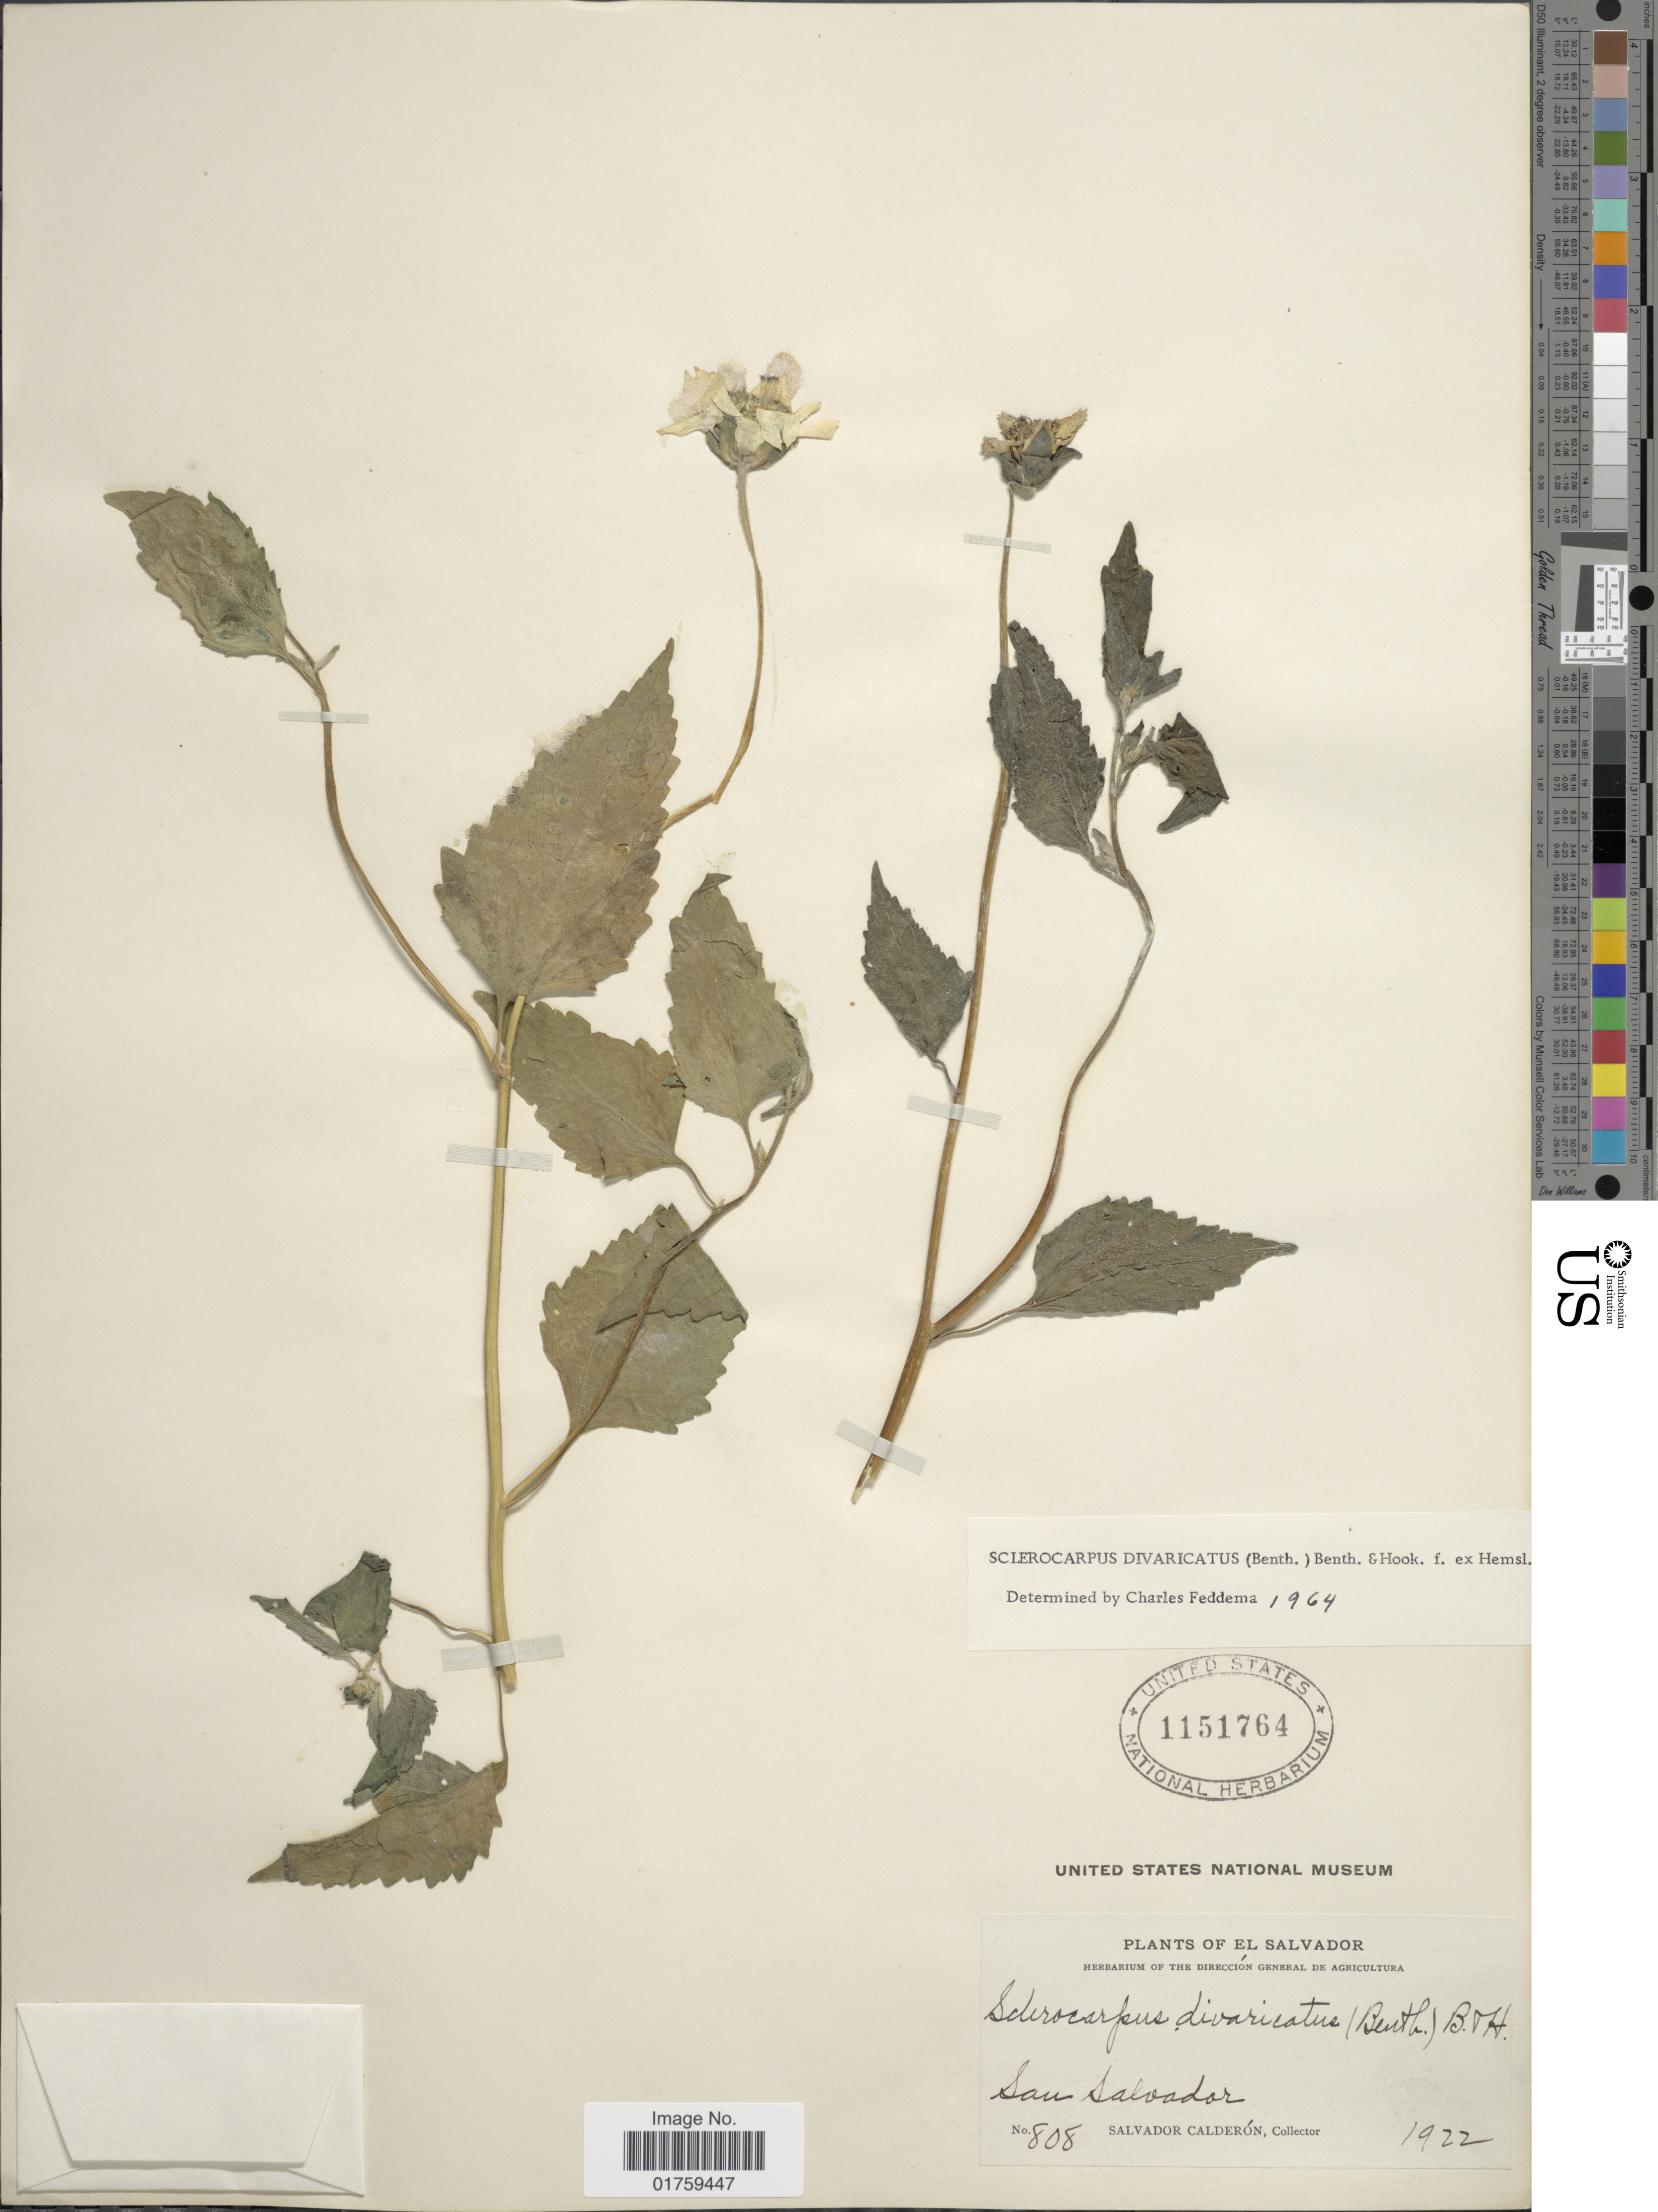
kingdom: Plantae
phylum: Tracheophyta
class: Magnoliopsida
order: Asterales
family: Asteraceae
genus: Sclerocarpus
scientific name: Sclerocarpus divaricatus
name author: (Benth.) Benth. & Hook. f. ex Hemsl.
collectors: S. Calderón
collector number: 808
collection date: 1922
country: El Salvador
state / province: San Salvador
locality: San Salvador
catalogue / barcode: US 1151764